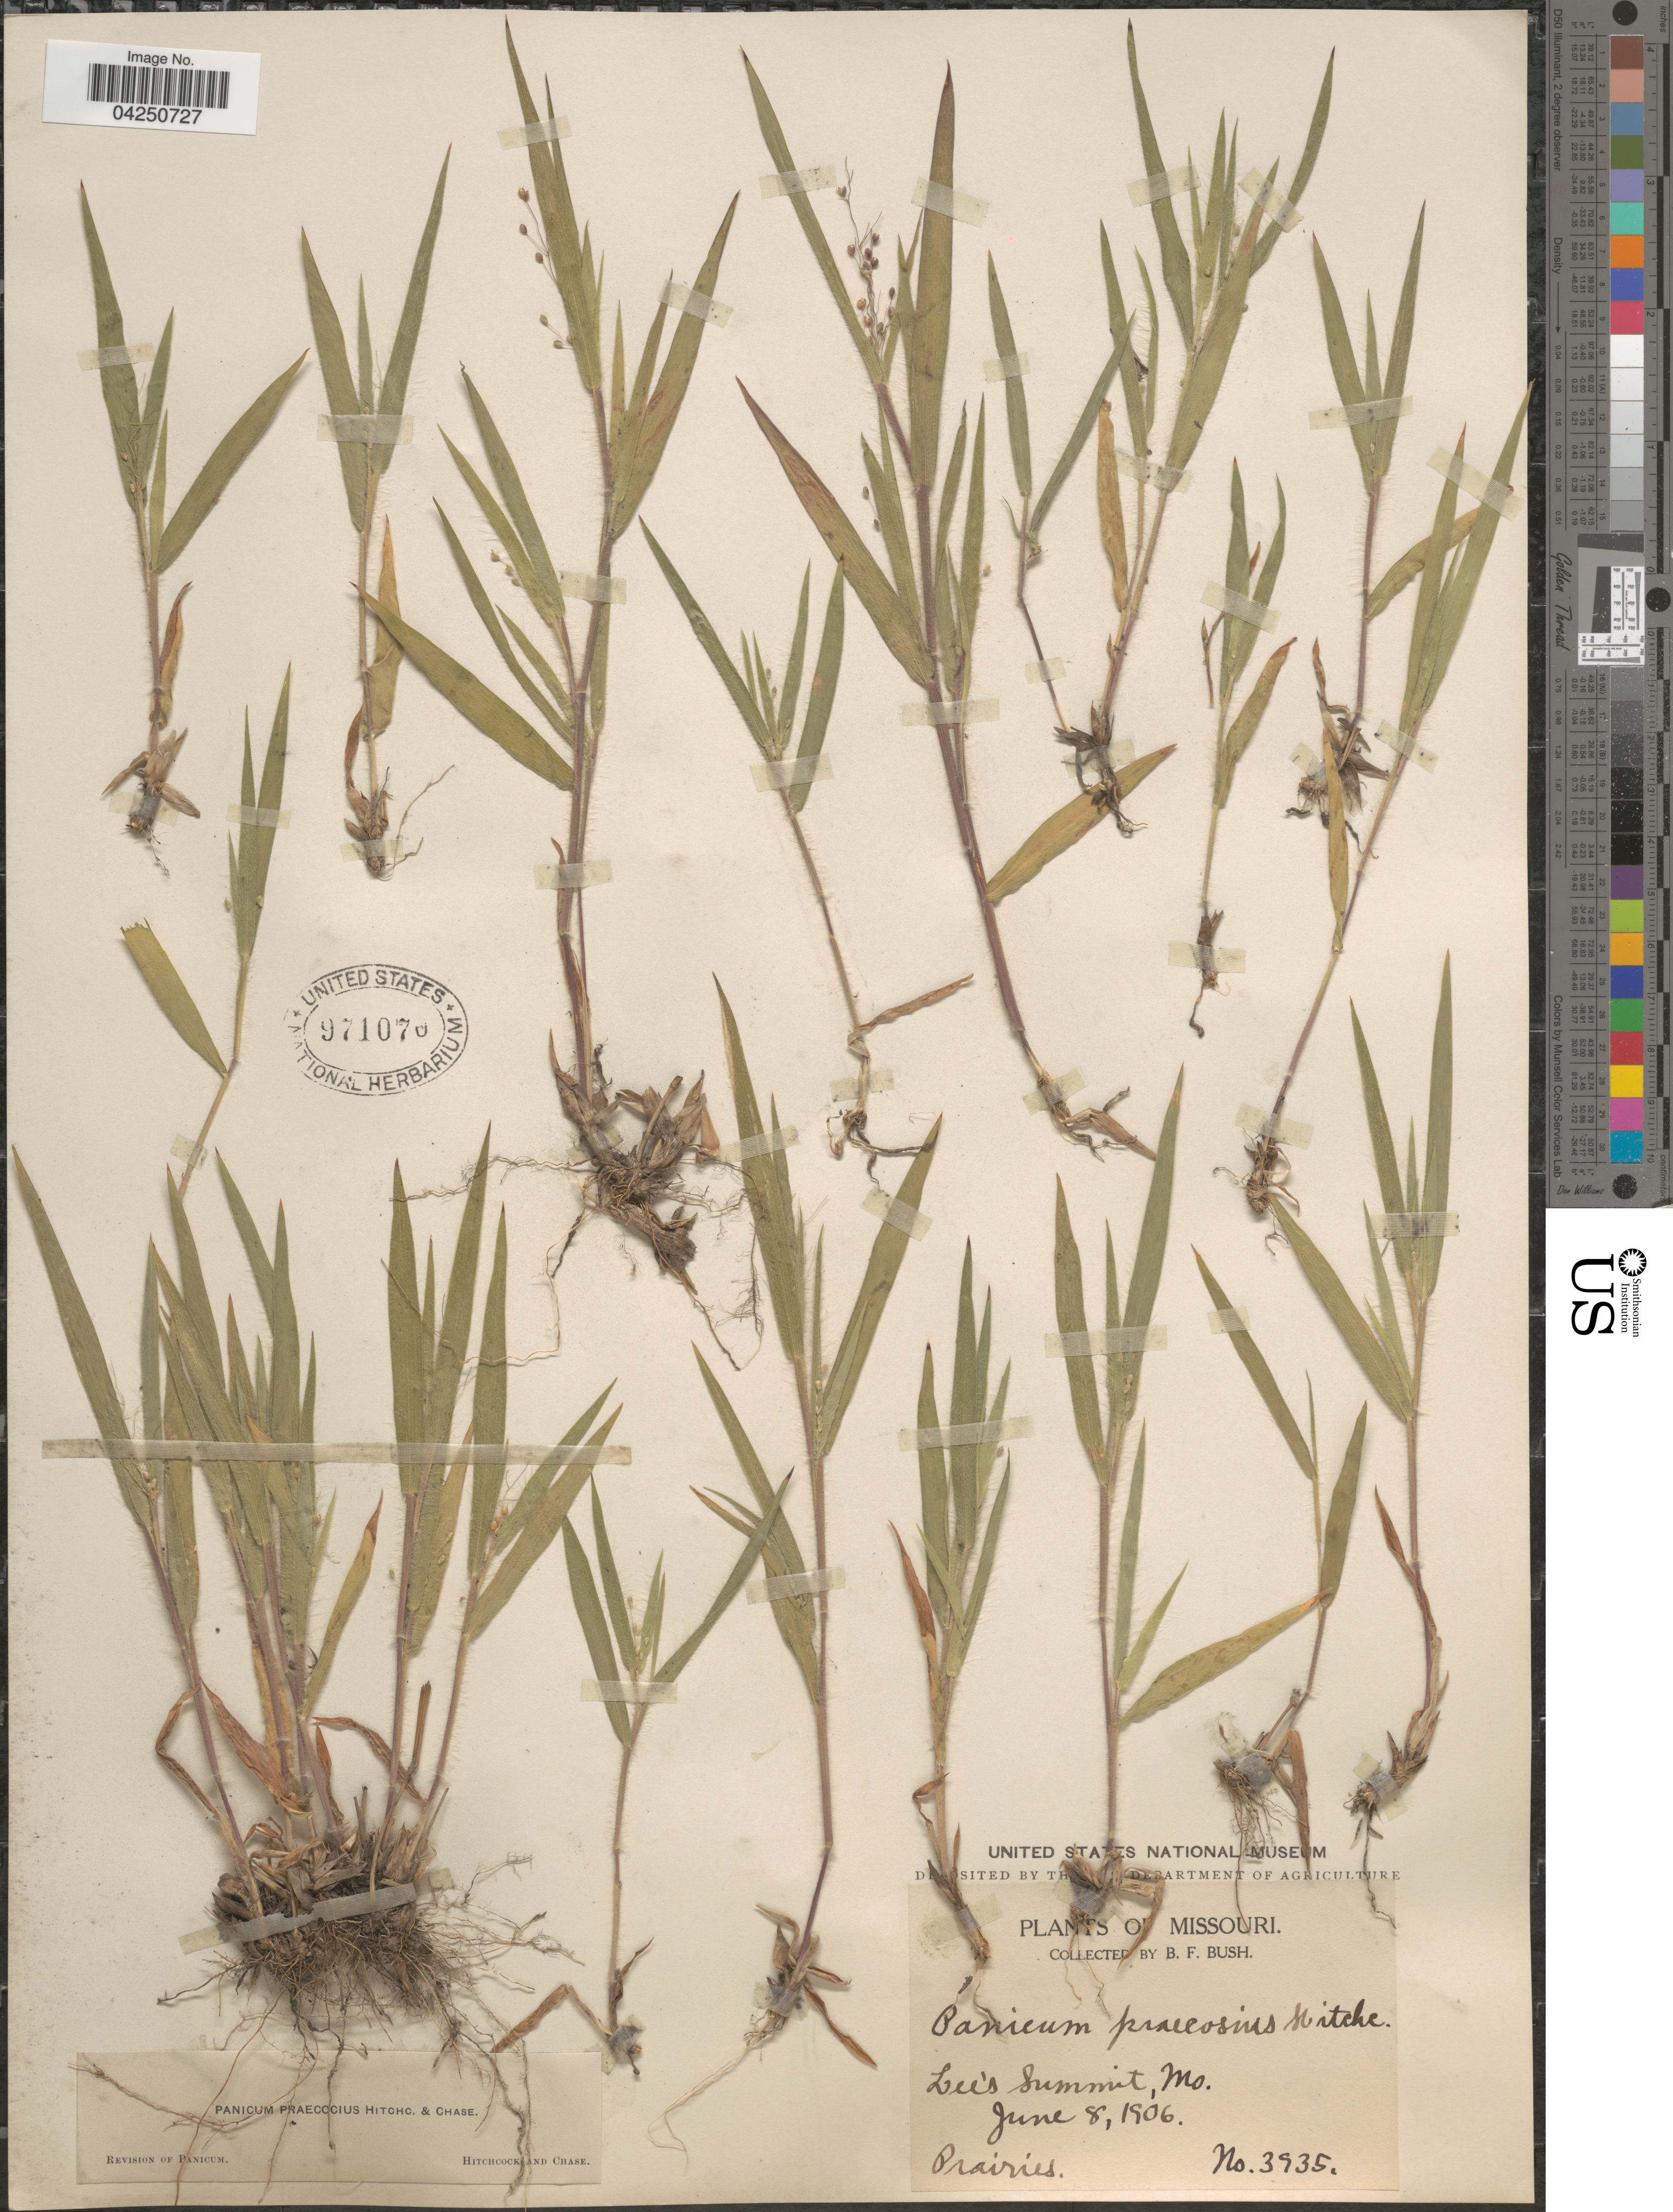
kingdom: Plantae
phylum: Tracheophyta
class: Liliopsida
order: Poales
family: Poaceae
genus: Dichanthelium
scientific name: Dichanthelium acuminatum var. acuminatum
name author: (Sw.) Gould & C.A. Clark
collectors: B. F. Bush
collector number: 3935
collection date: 1906-06-08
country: United States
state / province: Missouri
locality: Lee's Summit. Prairies.